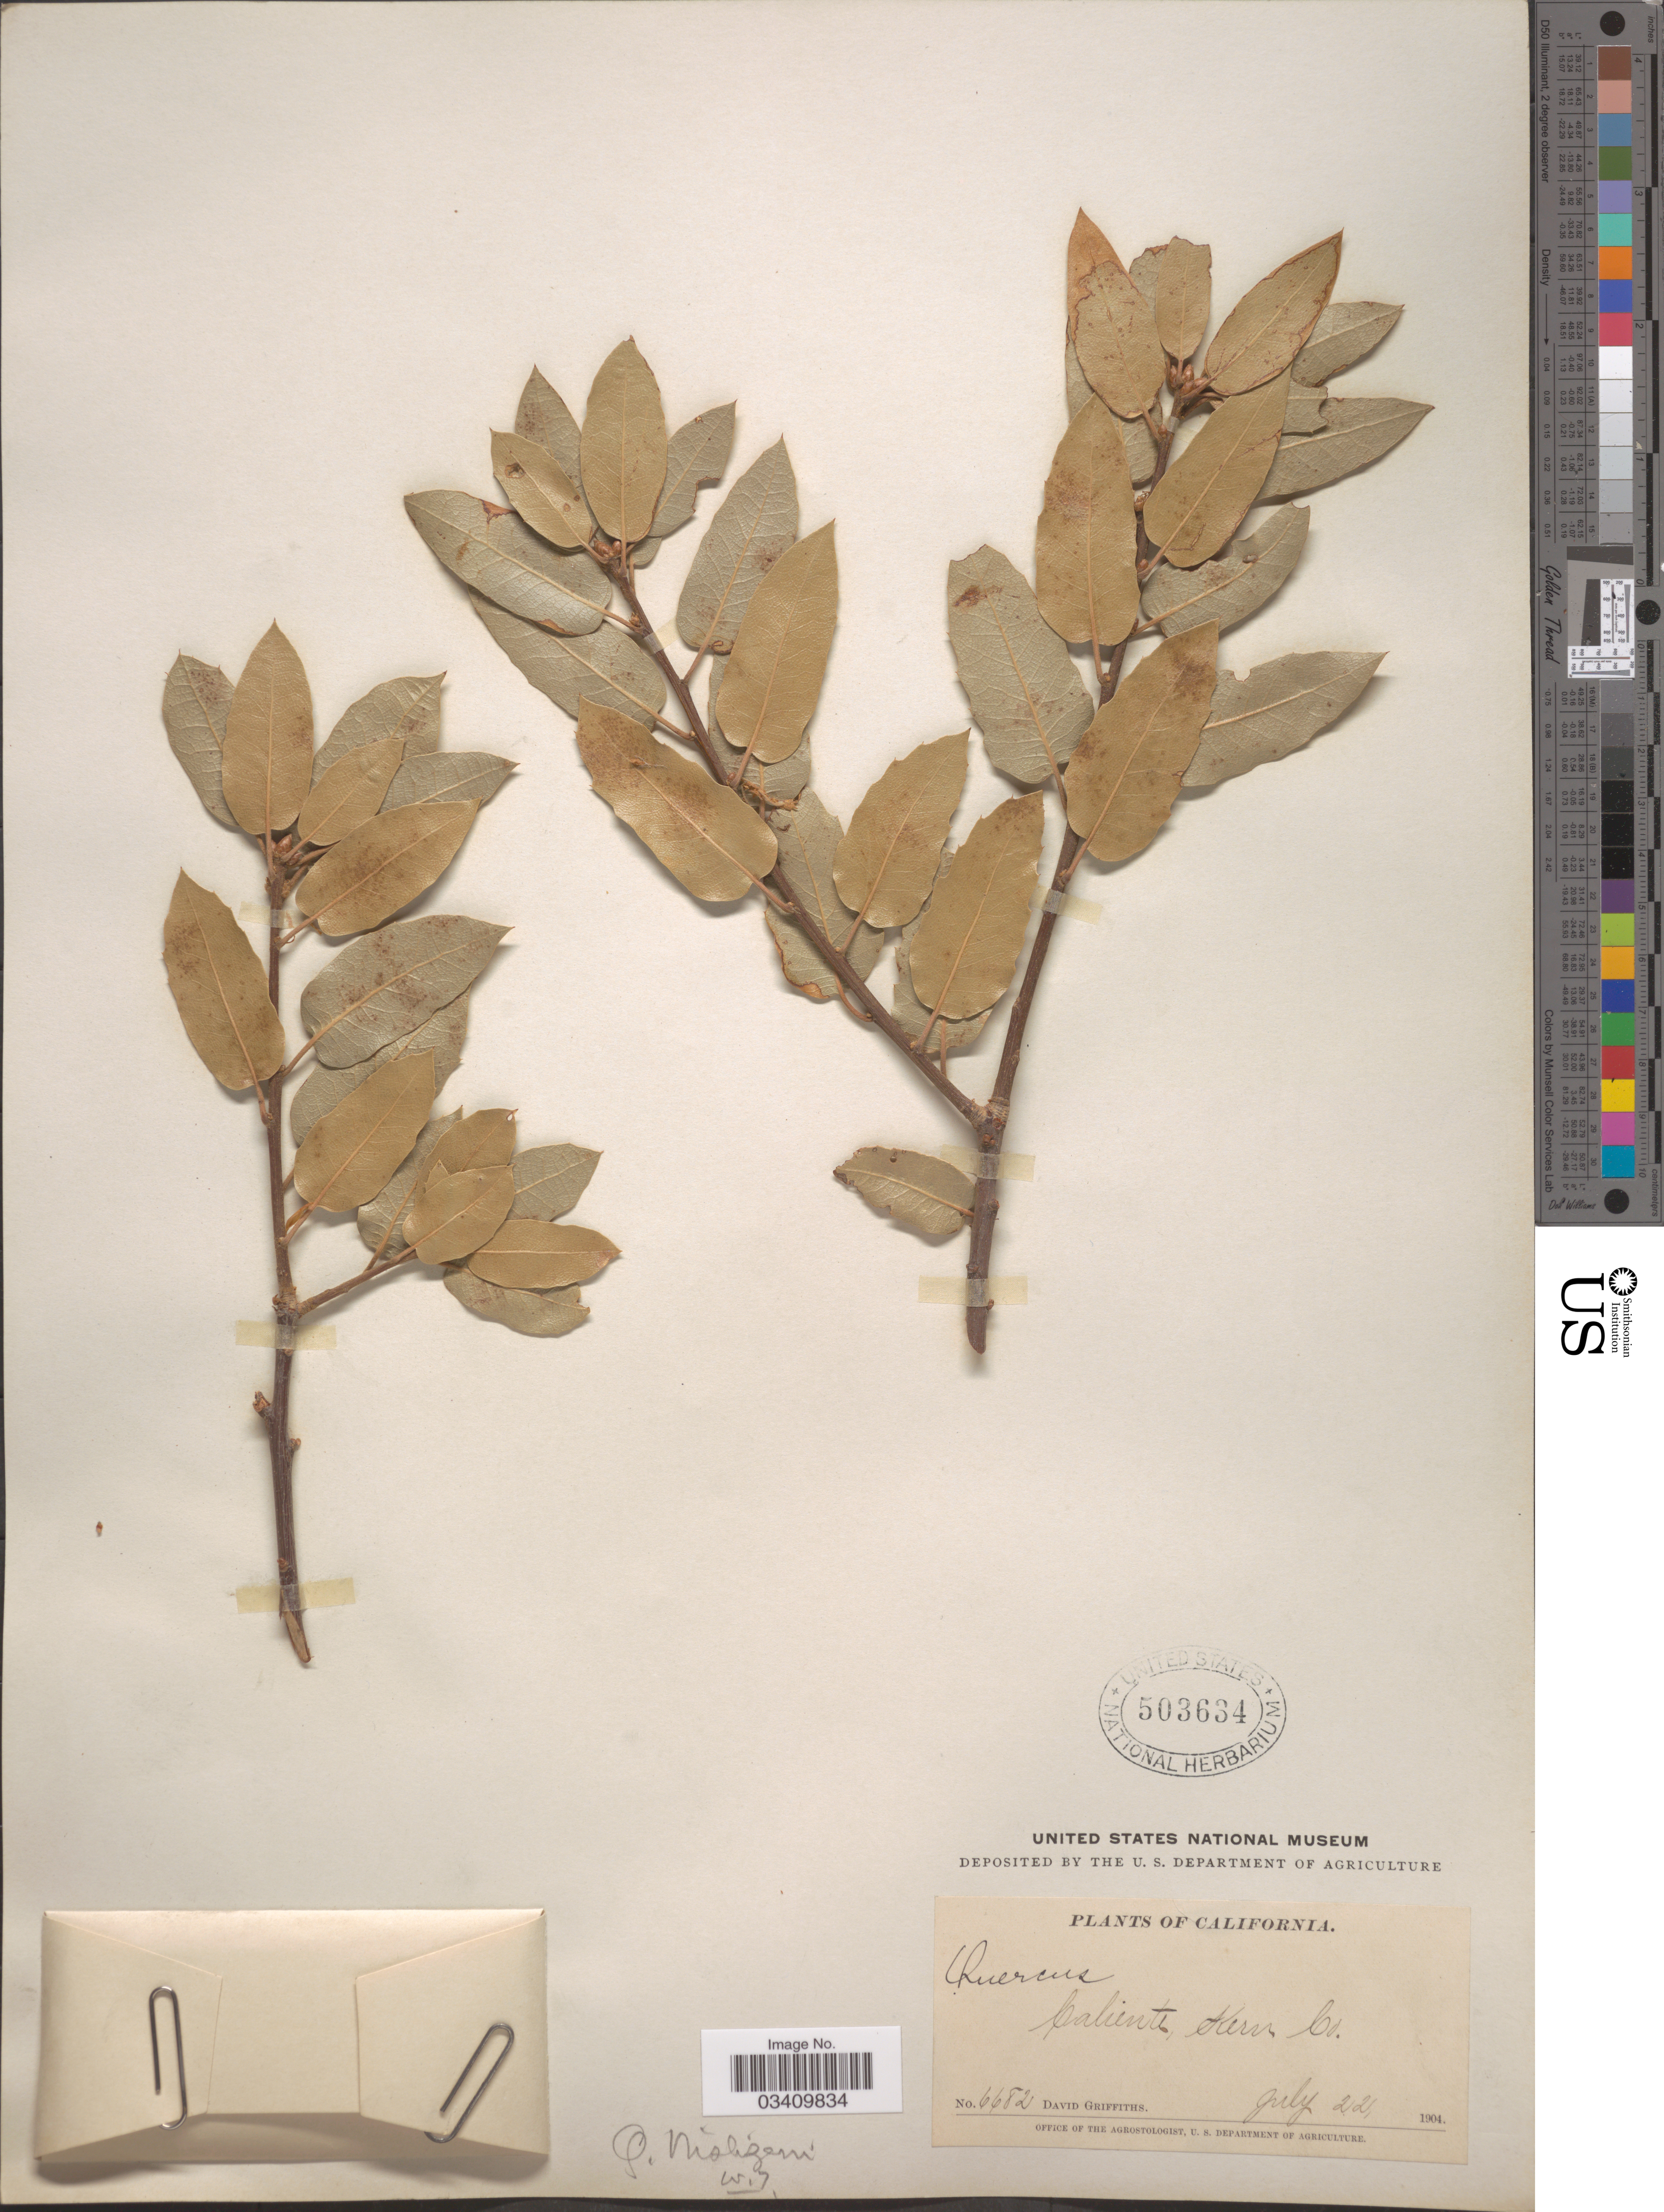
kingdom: Plantae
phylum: Tracheophyta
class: Magnoliopsida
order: Fagales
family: Fagaceae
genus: Quercus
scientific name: Quercus wislizeni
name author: A. DC.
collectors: D. Griffiths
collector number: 6682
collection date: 1904-07-22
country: United States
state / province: California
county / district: Kern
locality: Caliente, Kern Co.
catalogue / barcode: US 503634